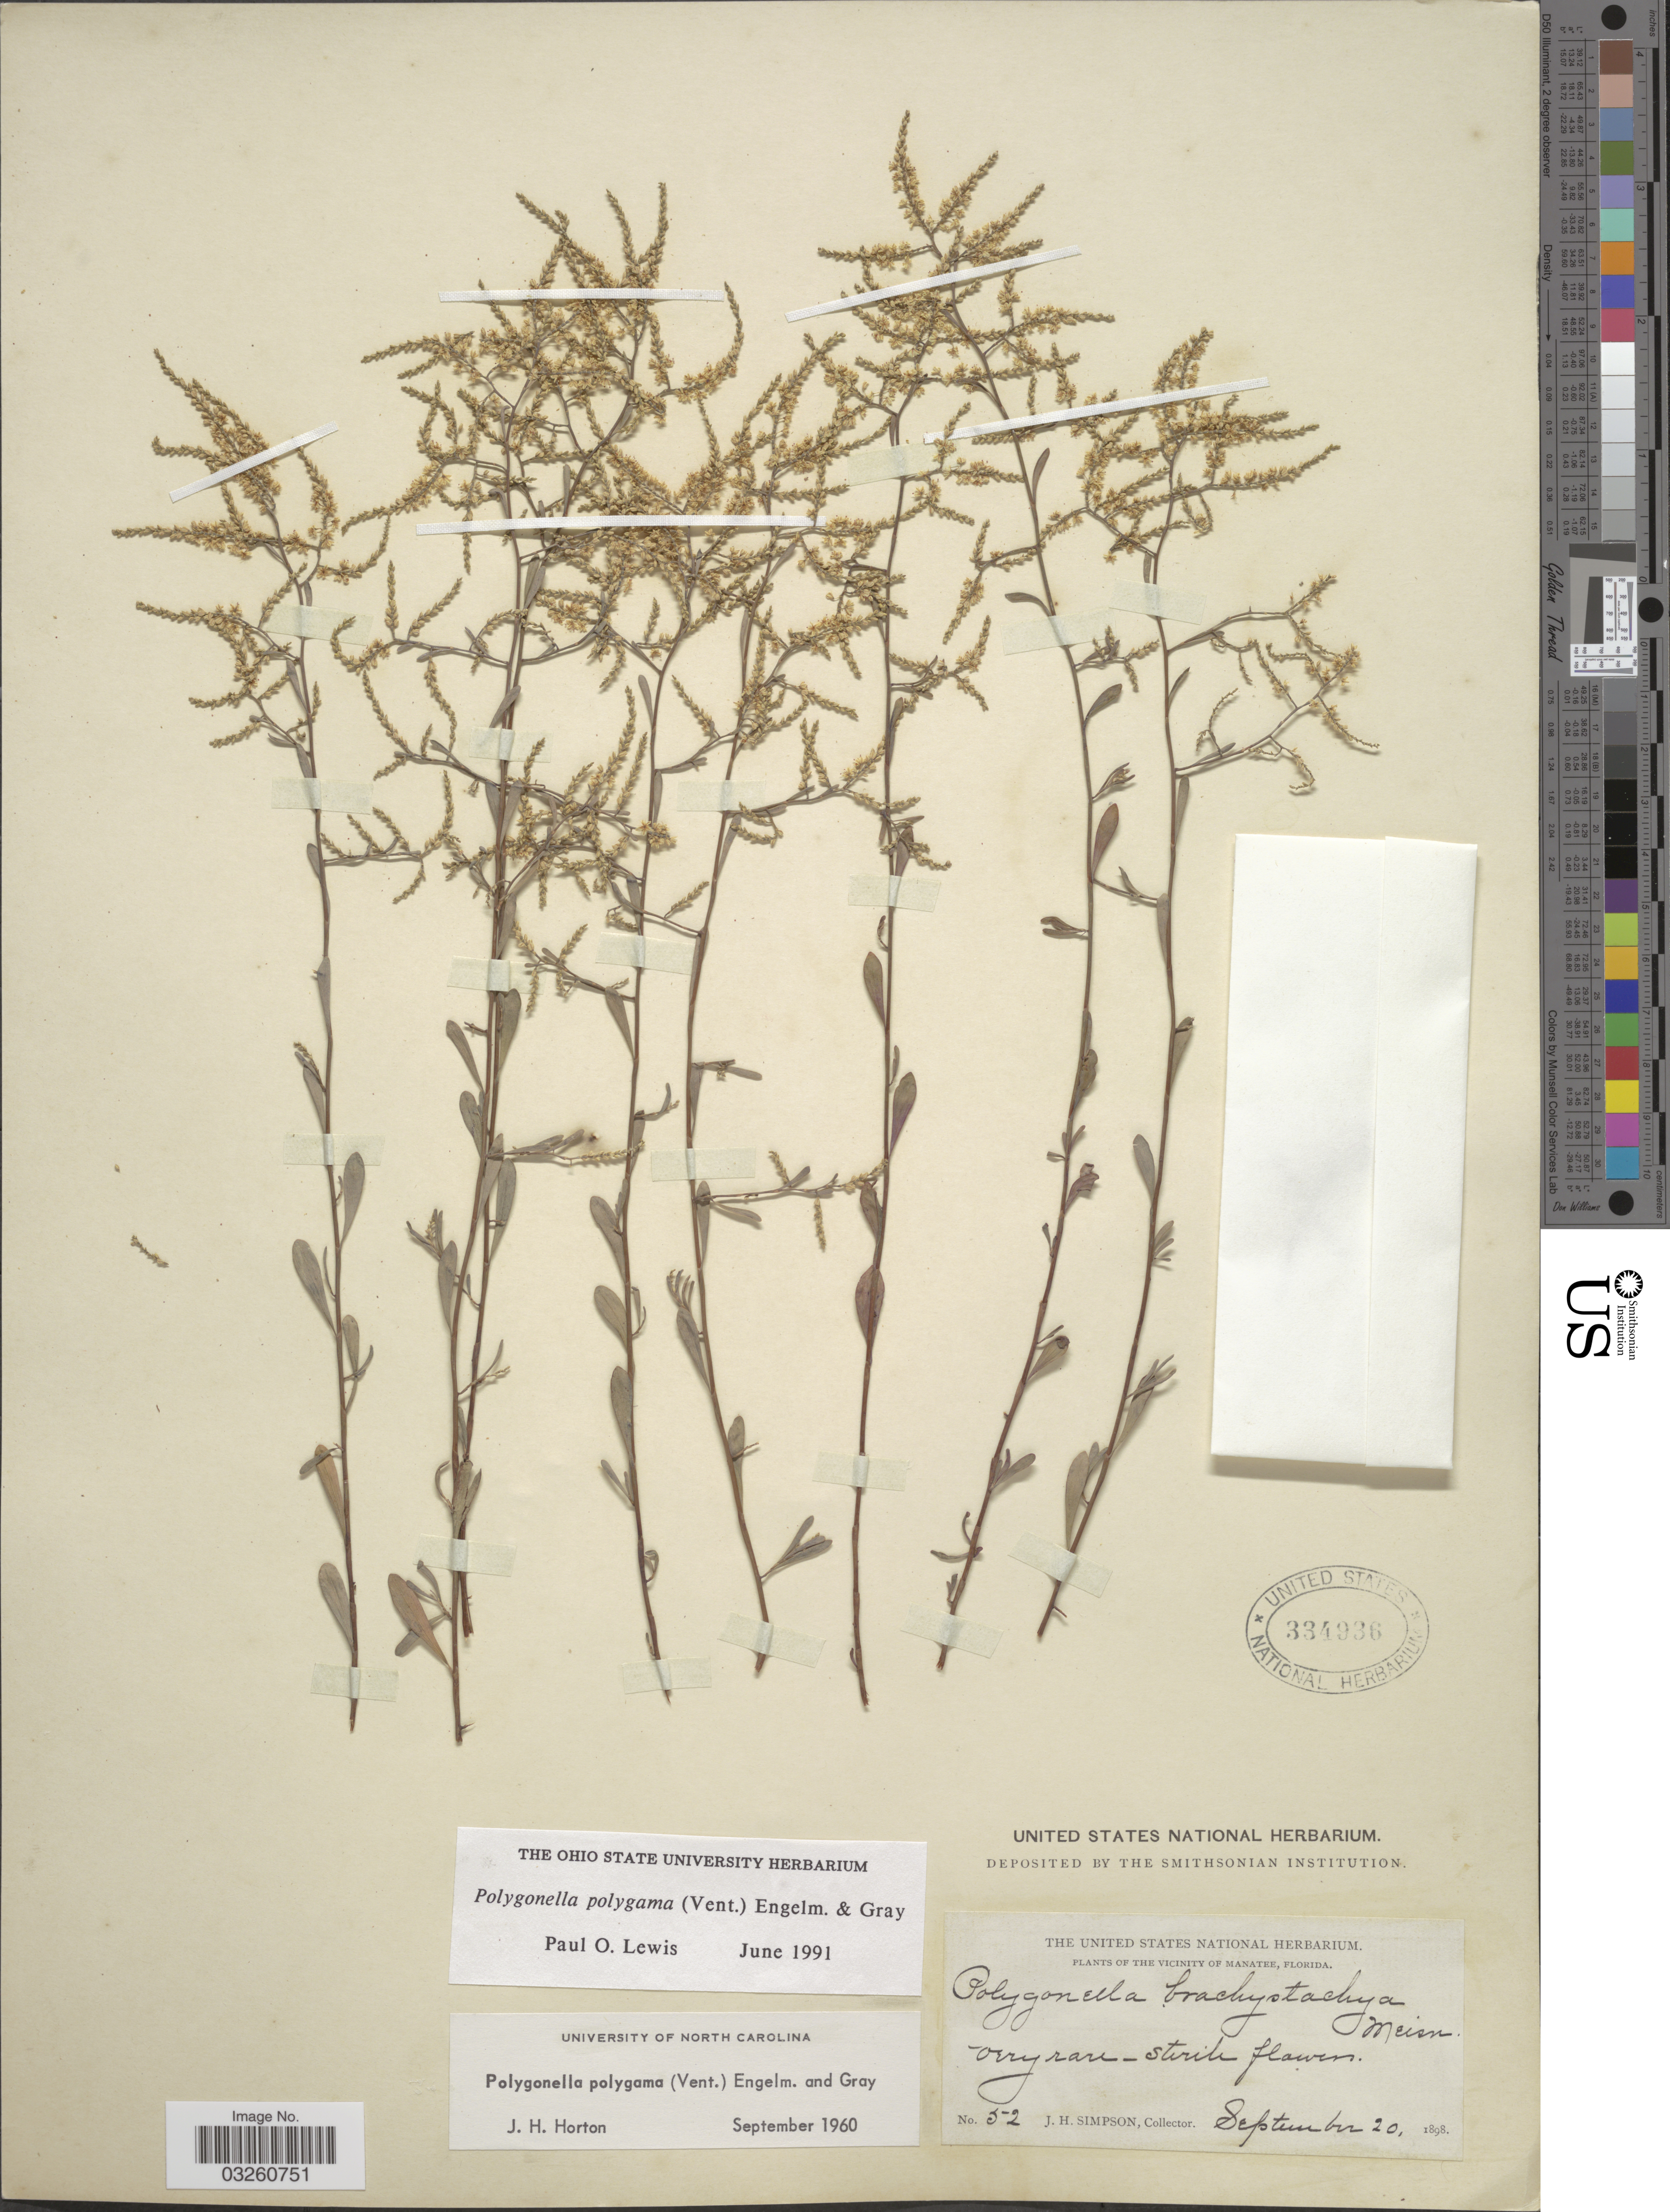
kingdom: Plantae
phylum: Tracheophyta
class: Magnoliopsida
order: Caryophyllales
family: Polygonaceae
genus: Polygonella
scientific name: Polygonella polygama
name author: (Vent.) Engelm. & A. Gray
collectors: J. H. Simpson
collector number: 52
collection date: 1898-09-20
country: United States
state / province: Florida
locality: The vicinity of Manatee.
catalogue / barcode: US 334936